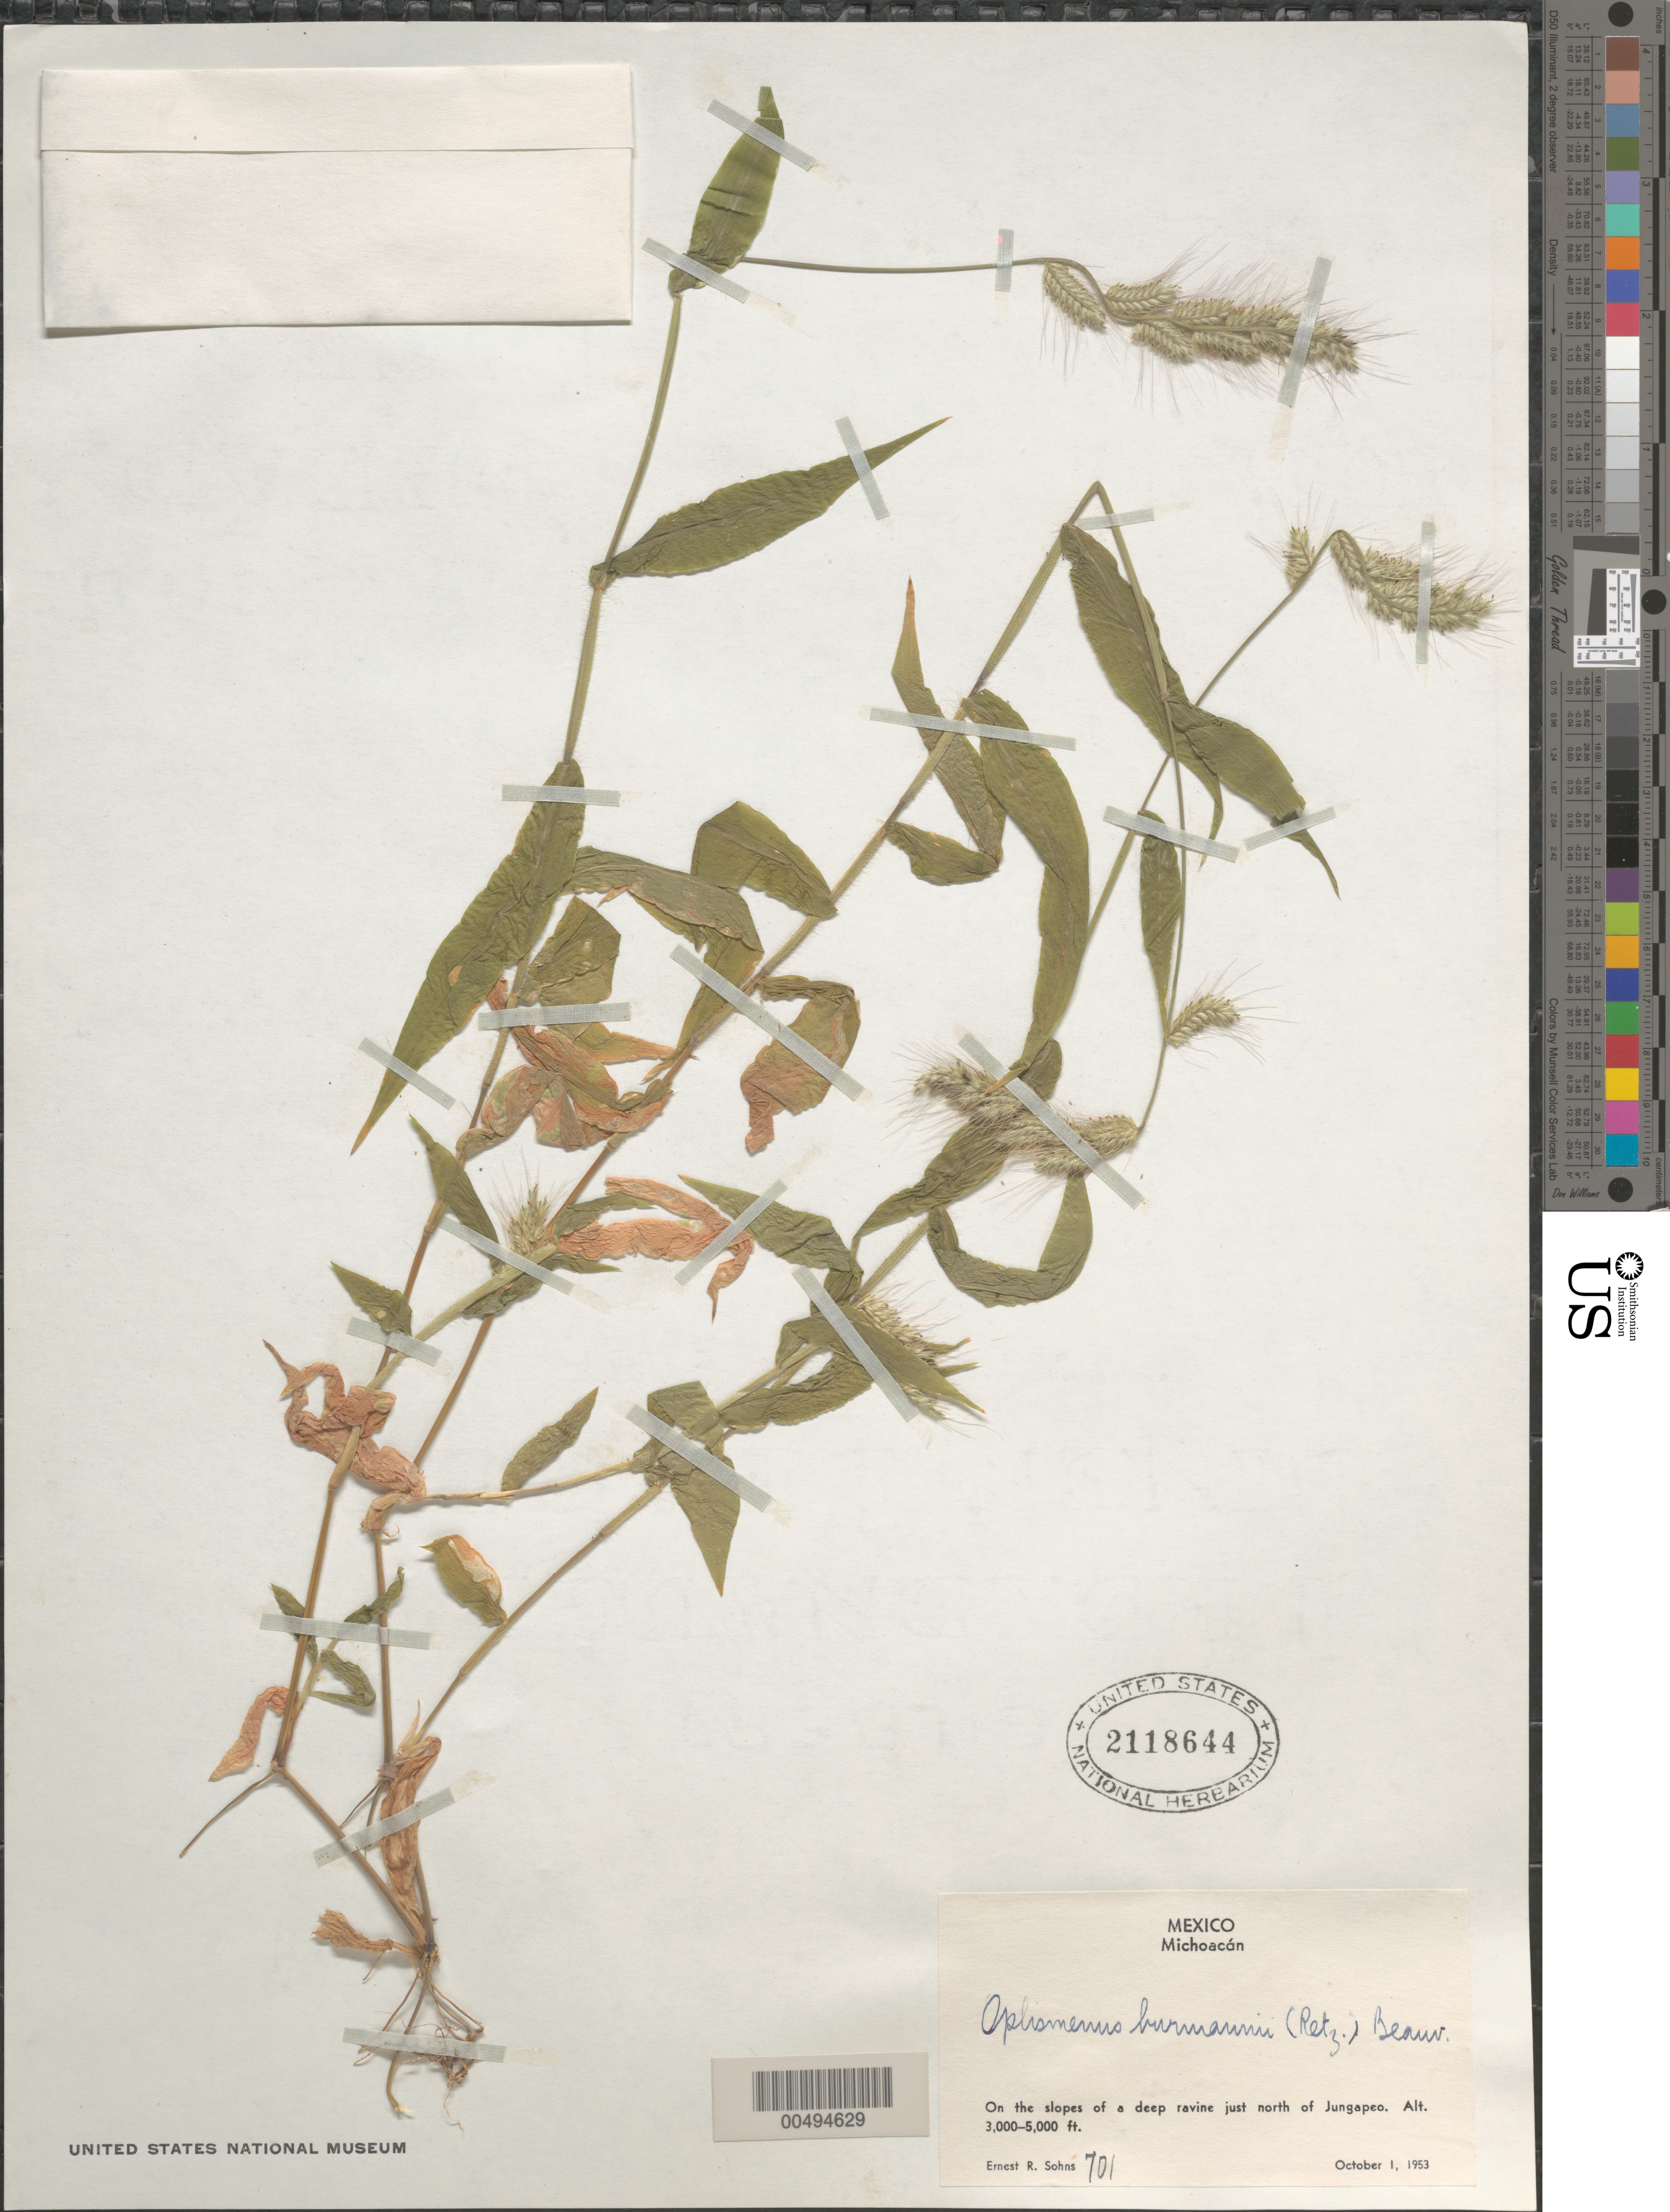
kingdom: Plantae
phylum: Tracheophyta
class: Liliopsida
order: Poales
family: Poaceae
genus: Oplismenus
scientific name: Oplismenus burmannii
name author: (Retz.) P. Beauv.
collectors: E. R. Sohns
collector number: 701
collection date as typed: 1 Oct 1953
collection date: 1953-10-01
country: Mexico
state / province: Michoacán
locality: Just N of Jungapeo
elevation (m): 914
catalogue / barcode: US 2118644